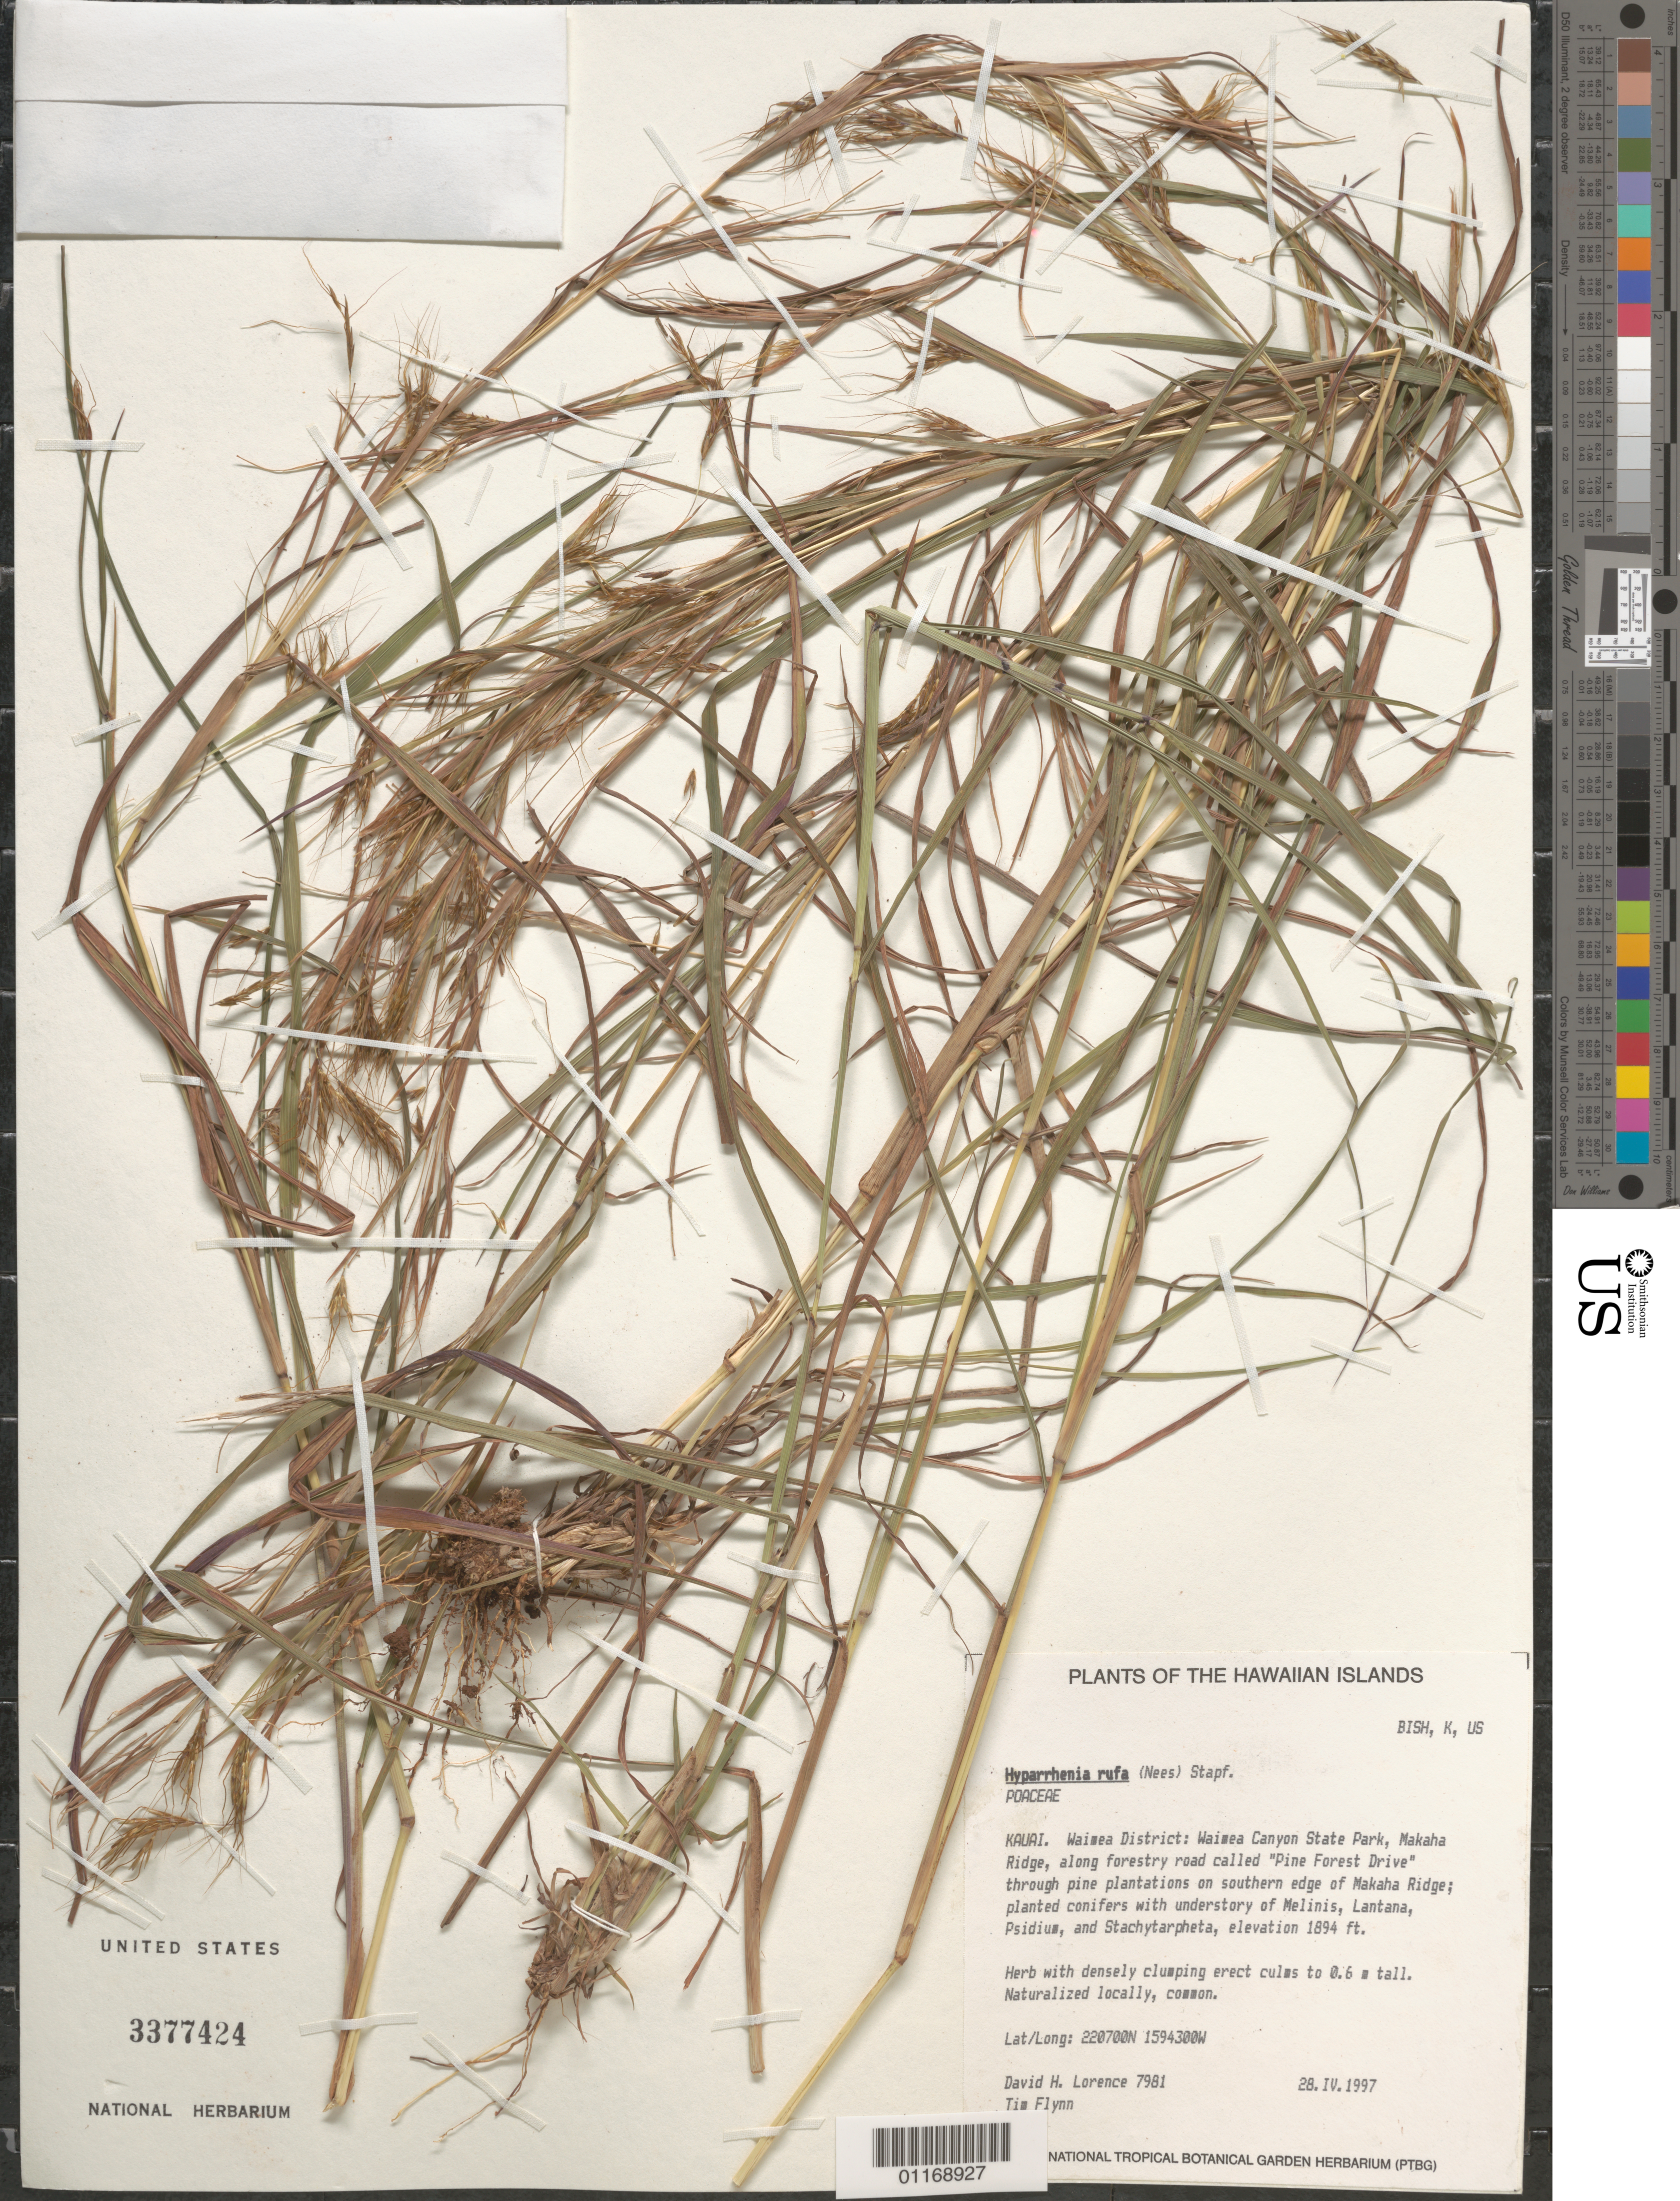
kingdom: Plantae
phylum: Tracheophyta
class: Liliopsida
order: Poales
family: Poaceae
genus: Hyparrhenia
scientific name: Hyparrhenia rufa var. rufa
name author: (Nees) Stapf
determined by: Faccenda, K.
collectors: D. Lorence, T. W. Flynn & A. Asquith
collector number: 7981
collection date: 1997-04-28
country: United States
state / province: Hawaii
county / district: Kauai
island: Kaua'i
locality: Waimea District, Waimea Canyon State Park, Makaha Ridge, along forestry road called "Pine Forest Drive" through pine plantations on southern edge of Makaha Ridge.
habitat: Planted conifers with understory.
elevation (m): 577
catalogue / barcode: US 3377424